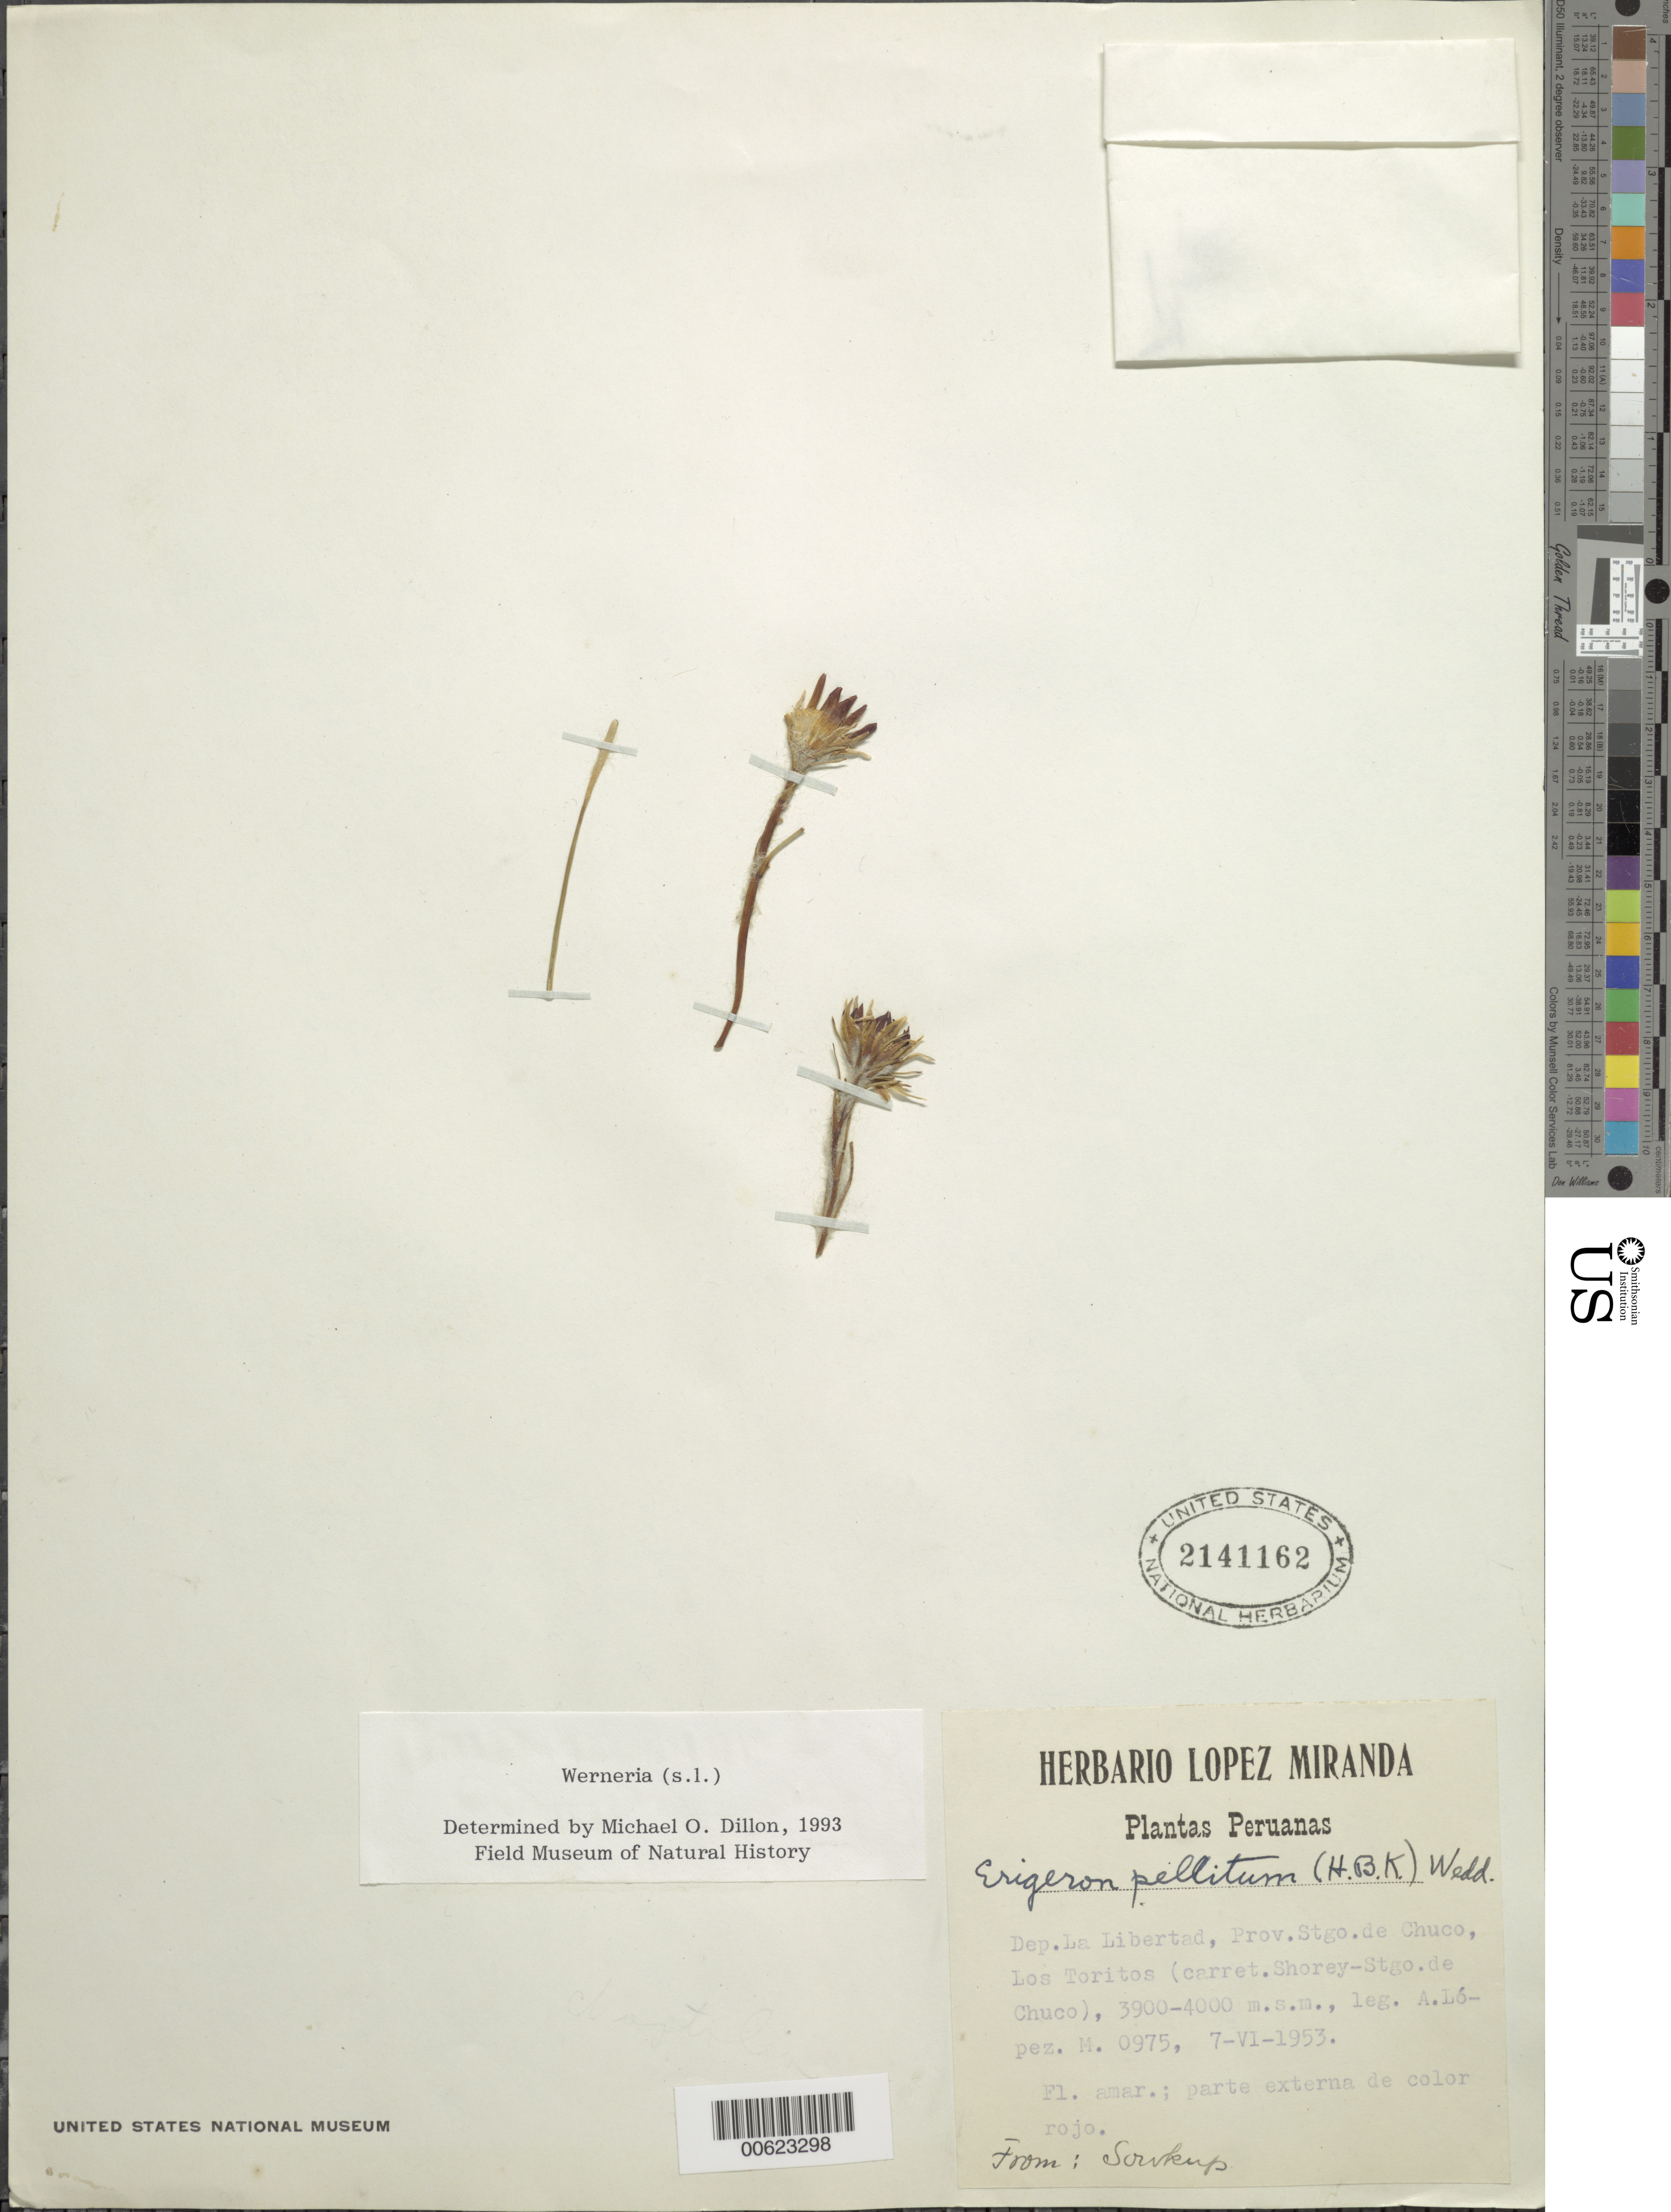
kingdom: Plantae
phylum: Tracheophyta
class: Magnoliopsida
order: Asterales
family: Asteraceae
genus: Werneria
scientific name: Werneria villosa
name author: A. Gray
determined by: Funk, Vicki A., (BOT), Smithsonian Institution - National Museum of Natural History (UNITED STATES)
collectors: W. B. Drew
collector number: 975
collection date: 1953-06-07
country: Peru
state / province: La Libertad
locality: Prov. Stgo, de Chuco, Los Toritos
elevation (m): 3900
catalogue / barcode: US 2141162